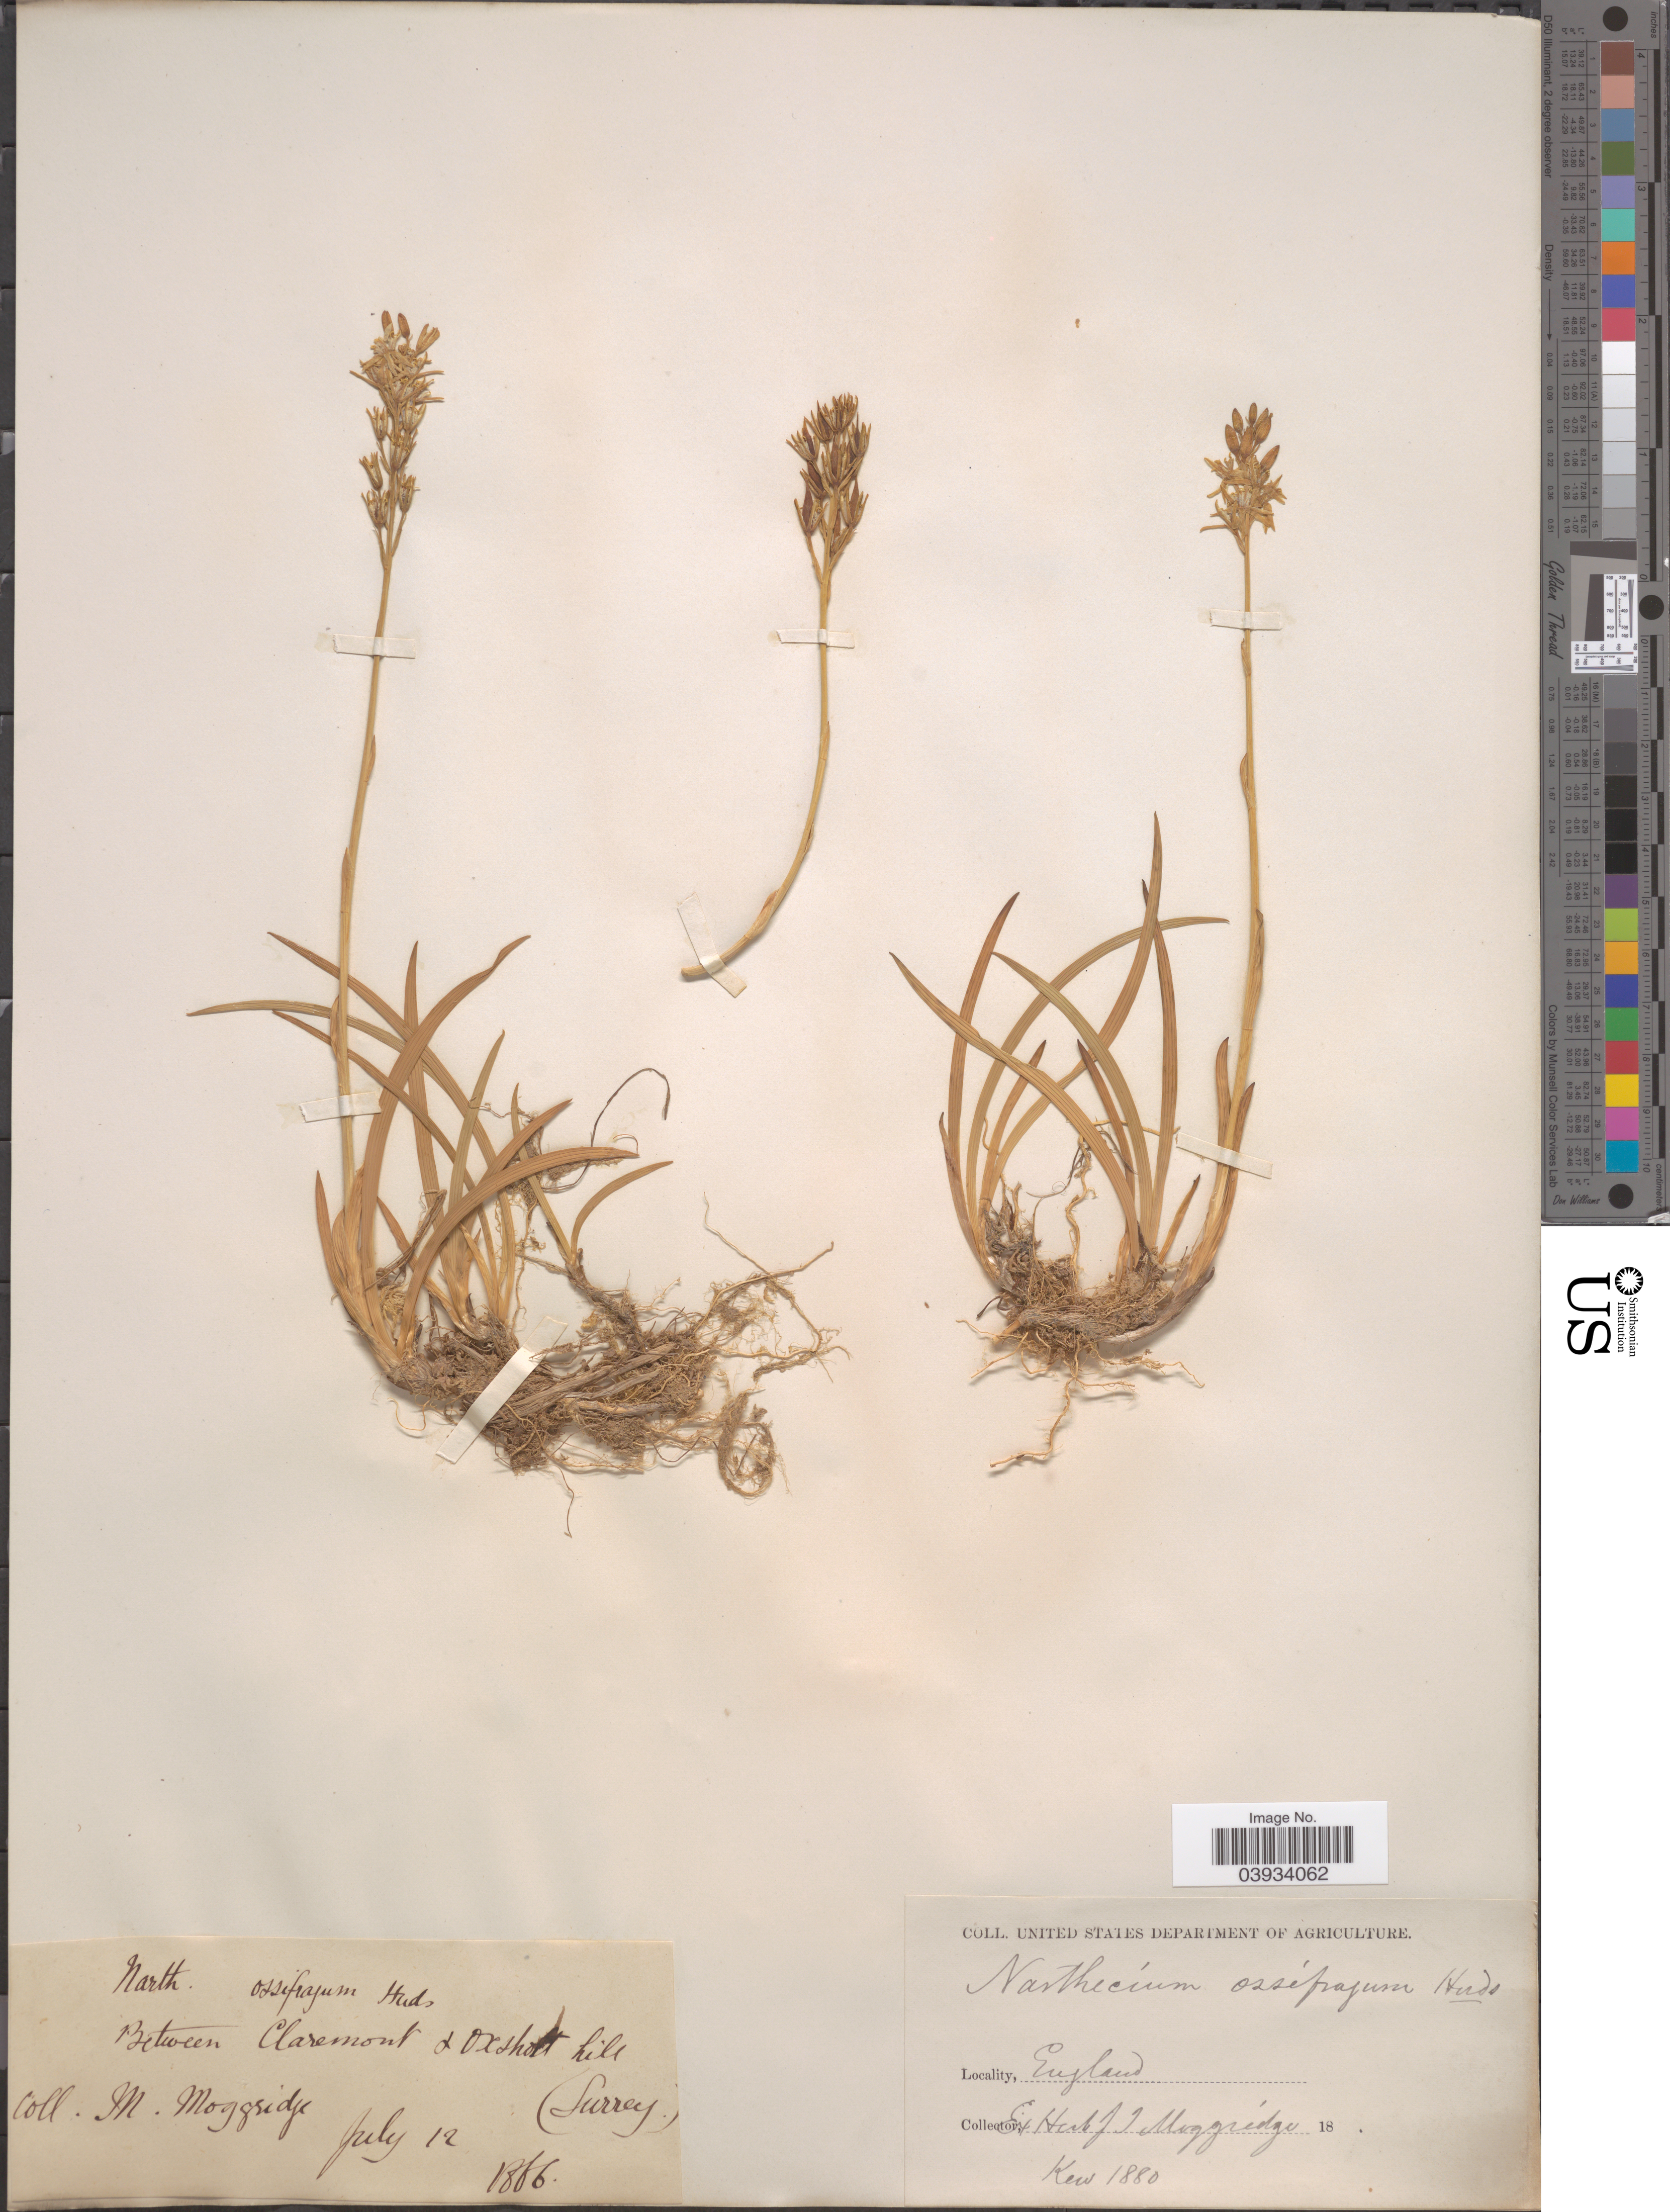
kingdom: Plantae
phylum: Tracheophyta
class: Liliopsida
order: Dioscoreales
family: Nartheciaceae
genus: Narthecium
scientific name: Narthecium ossifragum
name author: Huds.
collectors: M. Moggridge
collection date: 1866-07-12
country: United Kingdom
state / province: England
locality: Between Claremont & Oxshott hill. (Surrey).